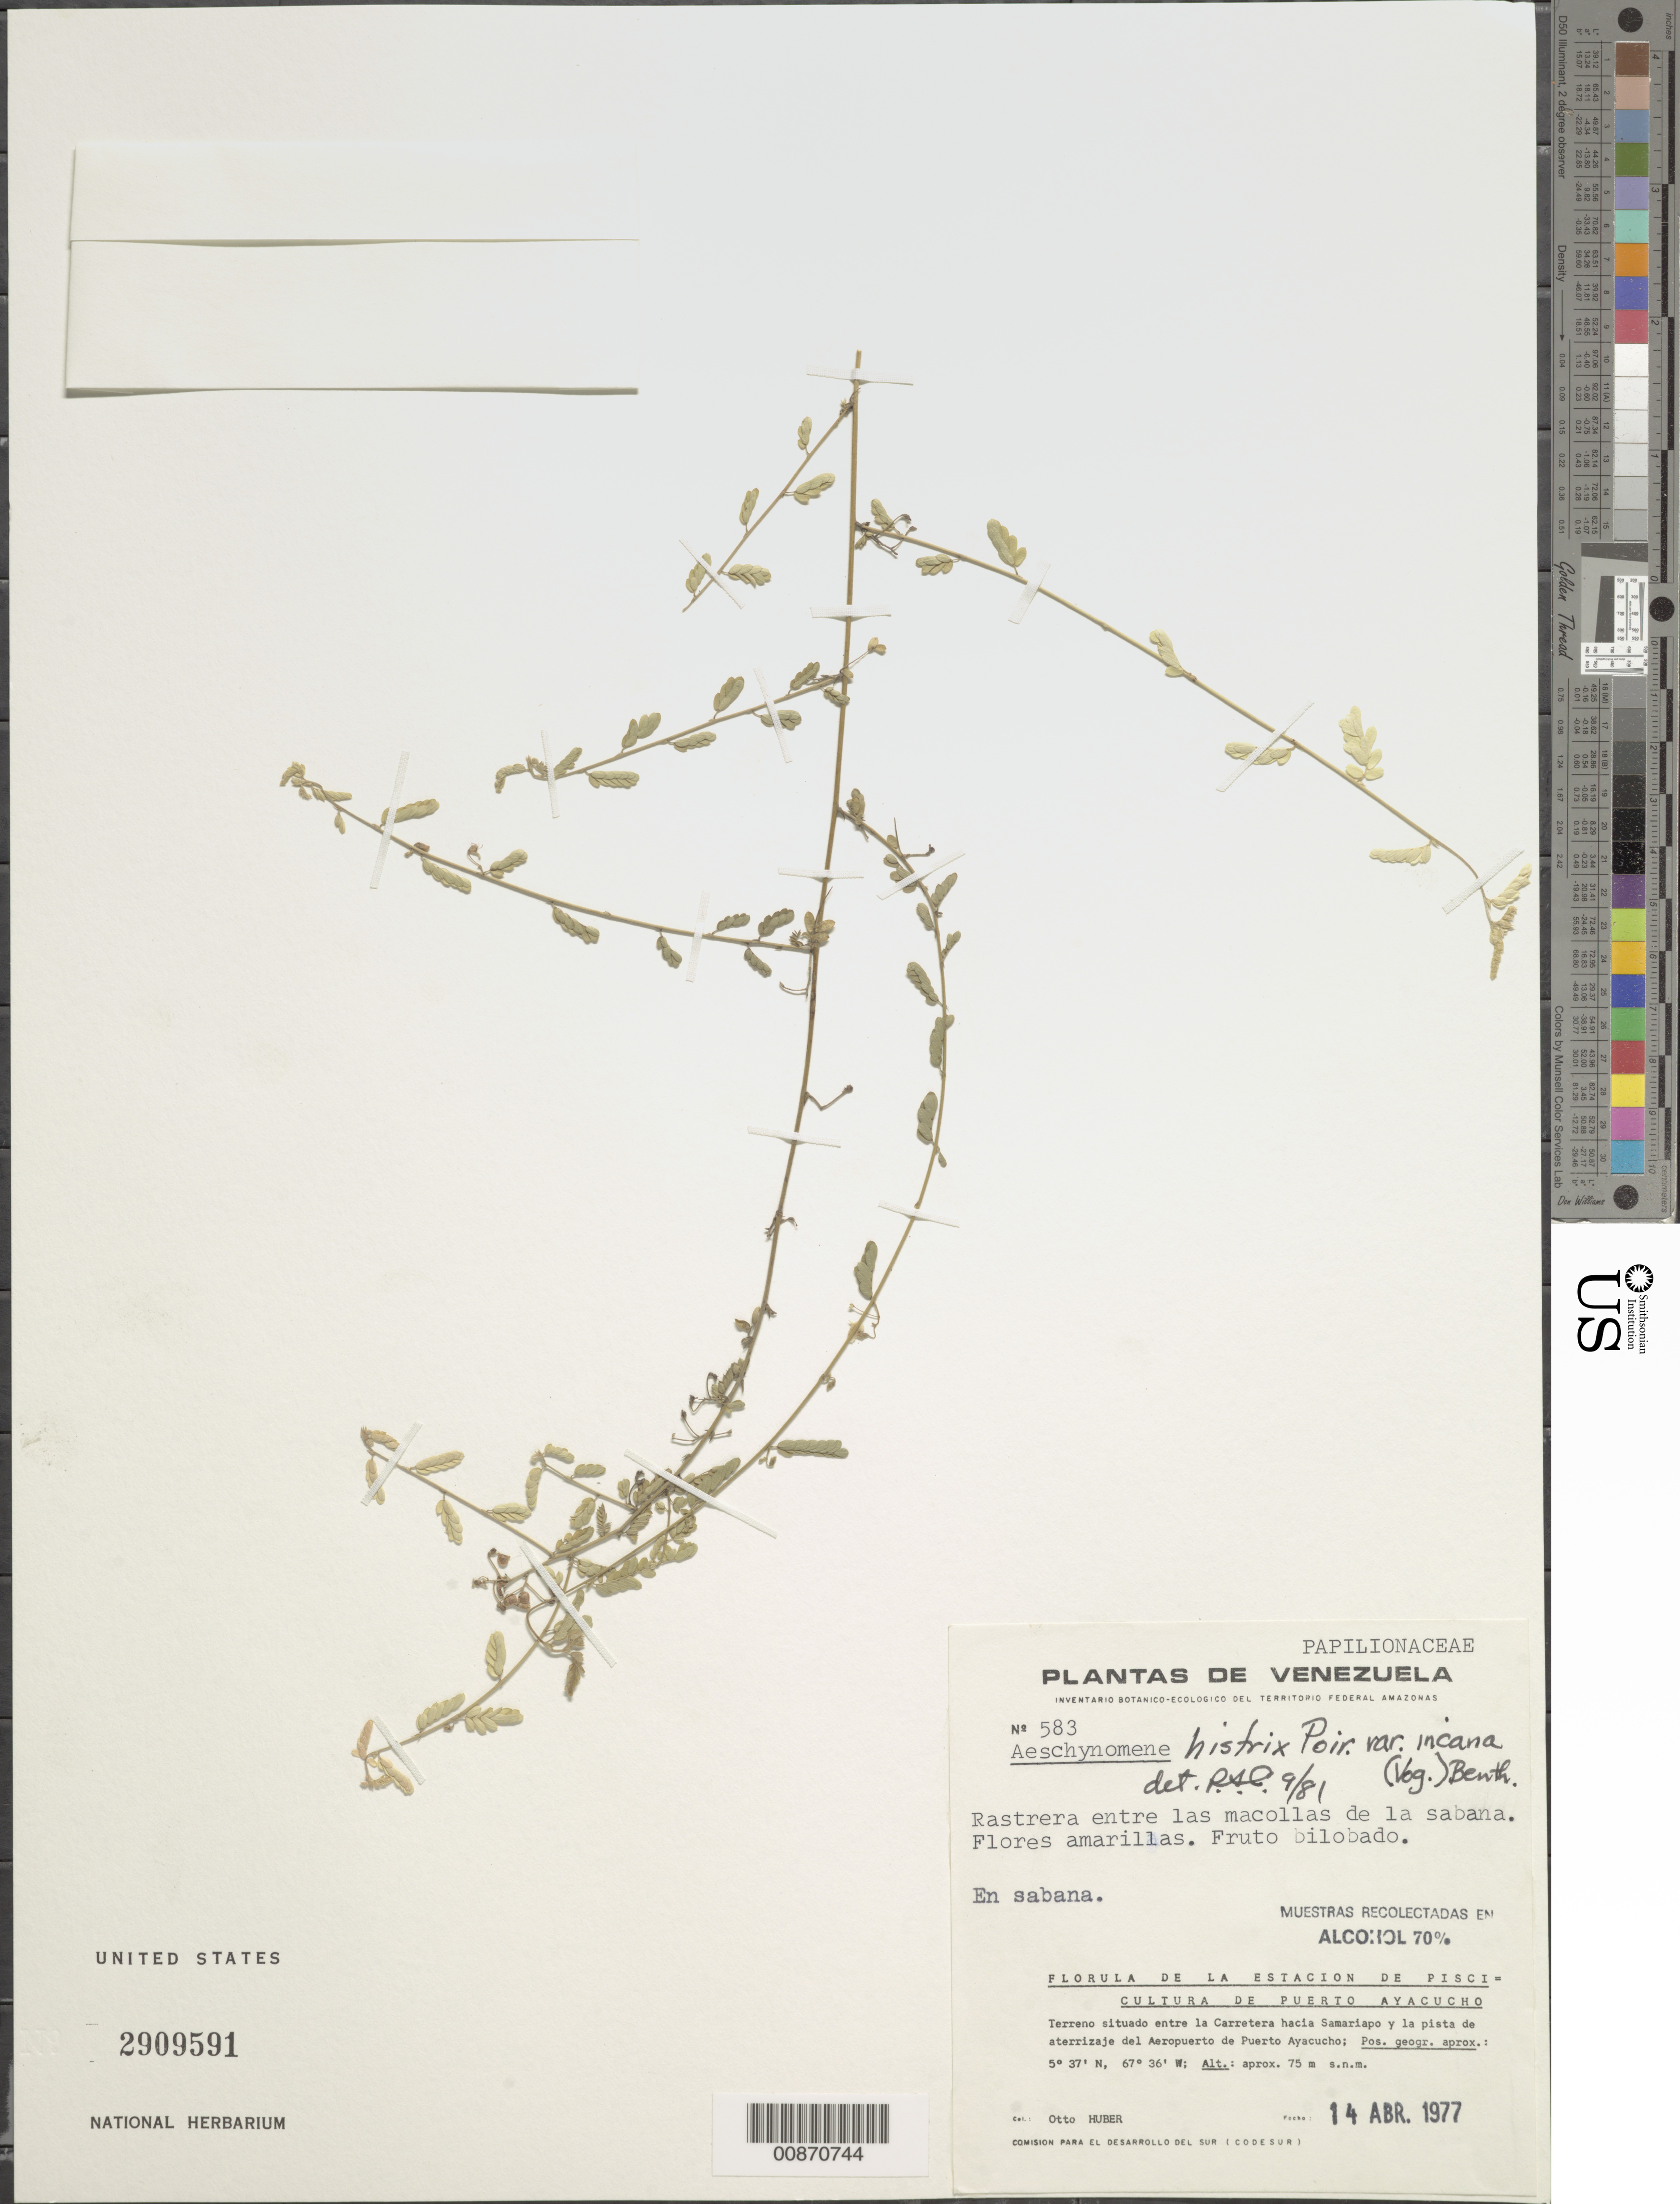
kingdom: Plantae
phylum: Tracheophyta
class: Magnoliopsida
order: Fabales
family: Fabaceae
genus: Aeschynomene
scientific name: Aeschynomene histrix var. incana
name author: Benth.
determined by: Cowan, R. S.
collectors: O. Huber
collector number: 583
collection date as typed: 14-Apr-77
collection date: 1977-04-14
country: Venezuela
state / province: Amazonas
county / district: Atures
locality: Puerto Ayacucho, carretera hacia Samariapo y la pista de aterrizaje del Aeropuerto de Puerto Ayacucho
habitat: Entre las macollas de la sabana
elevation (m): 75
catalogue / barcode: US 2909591